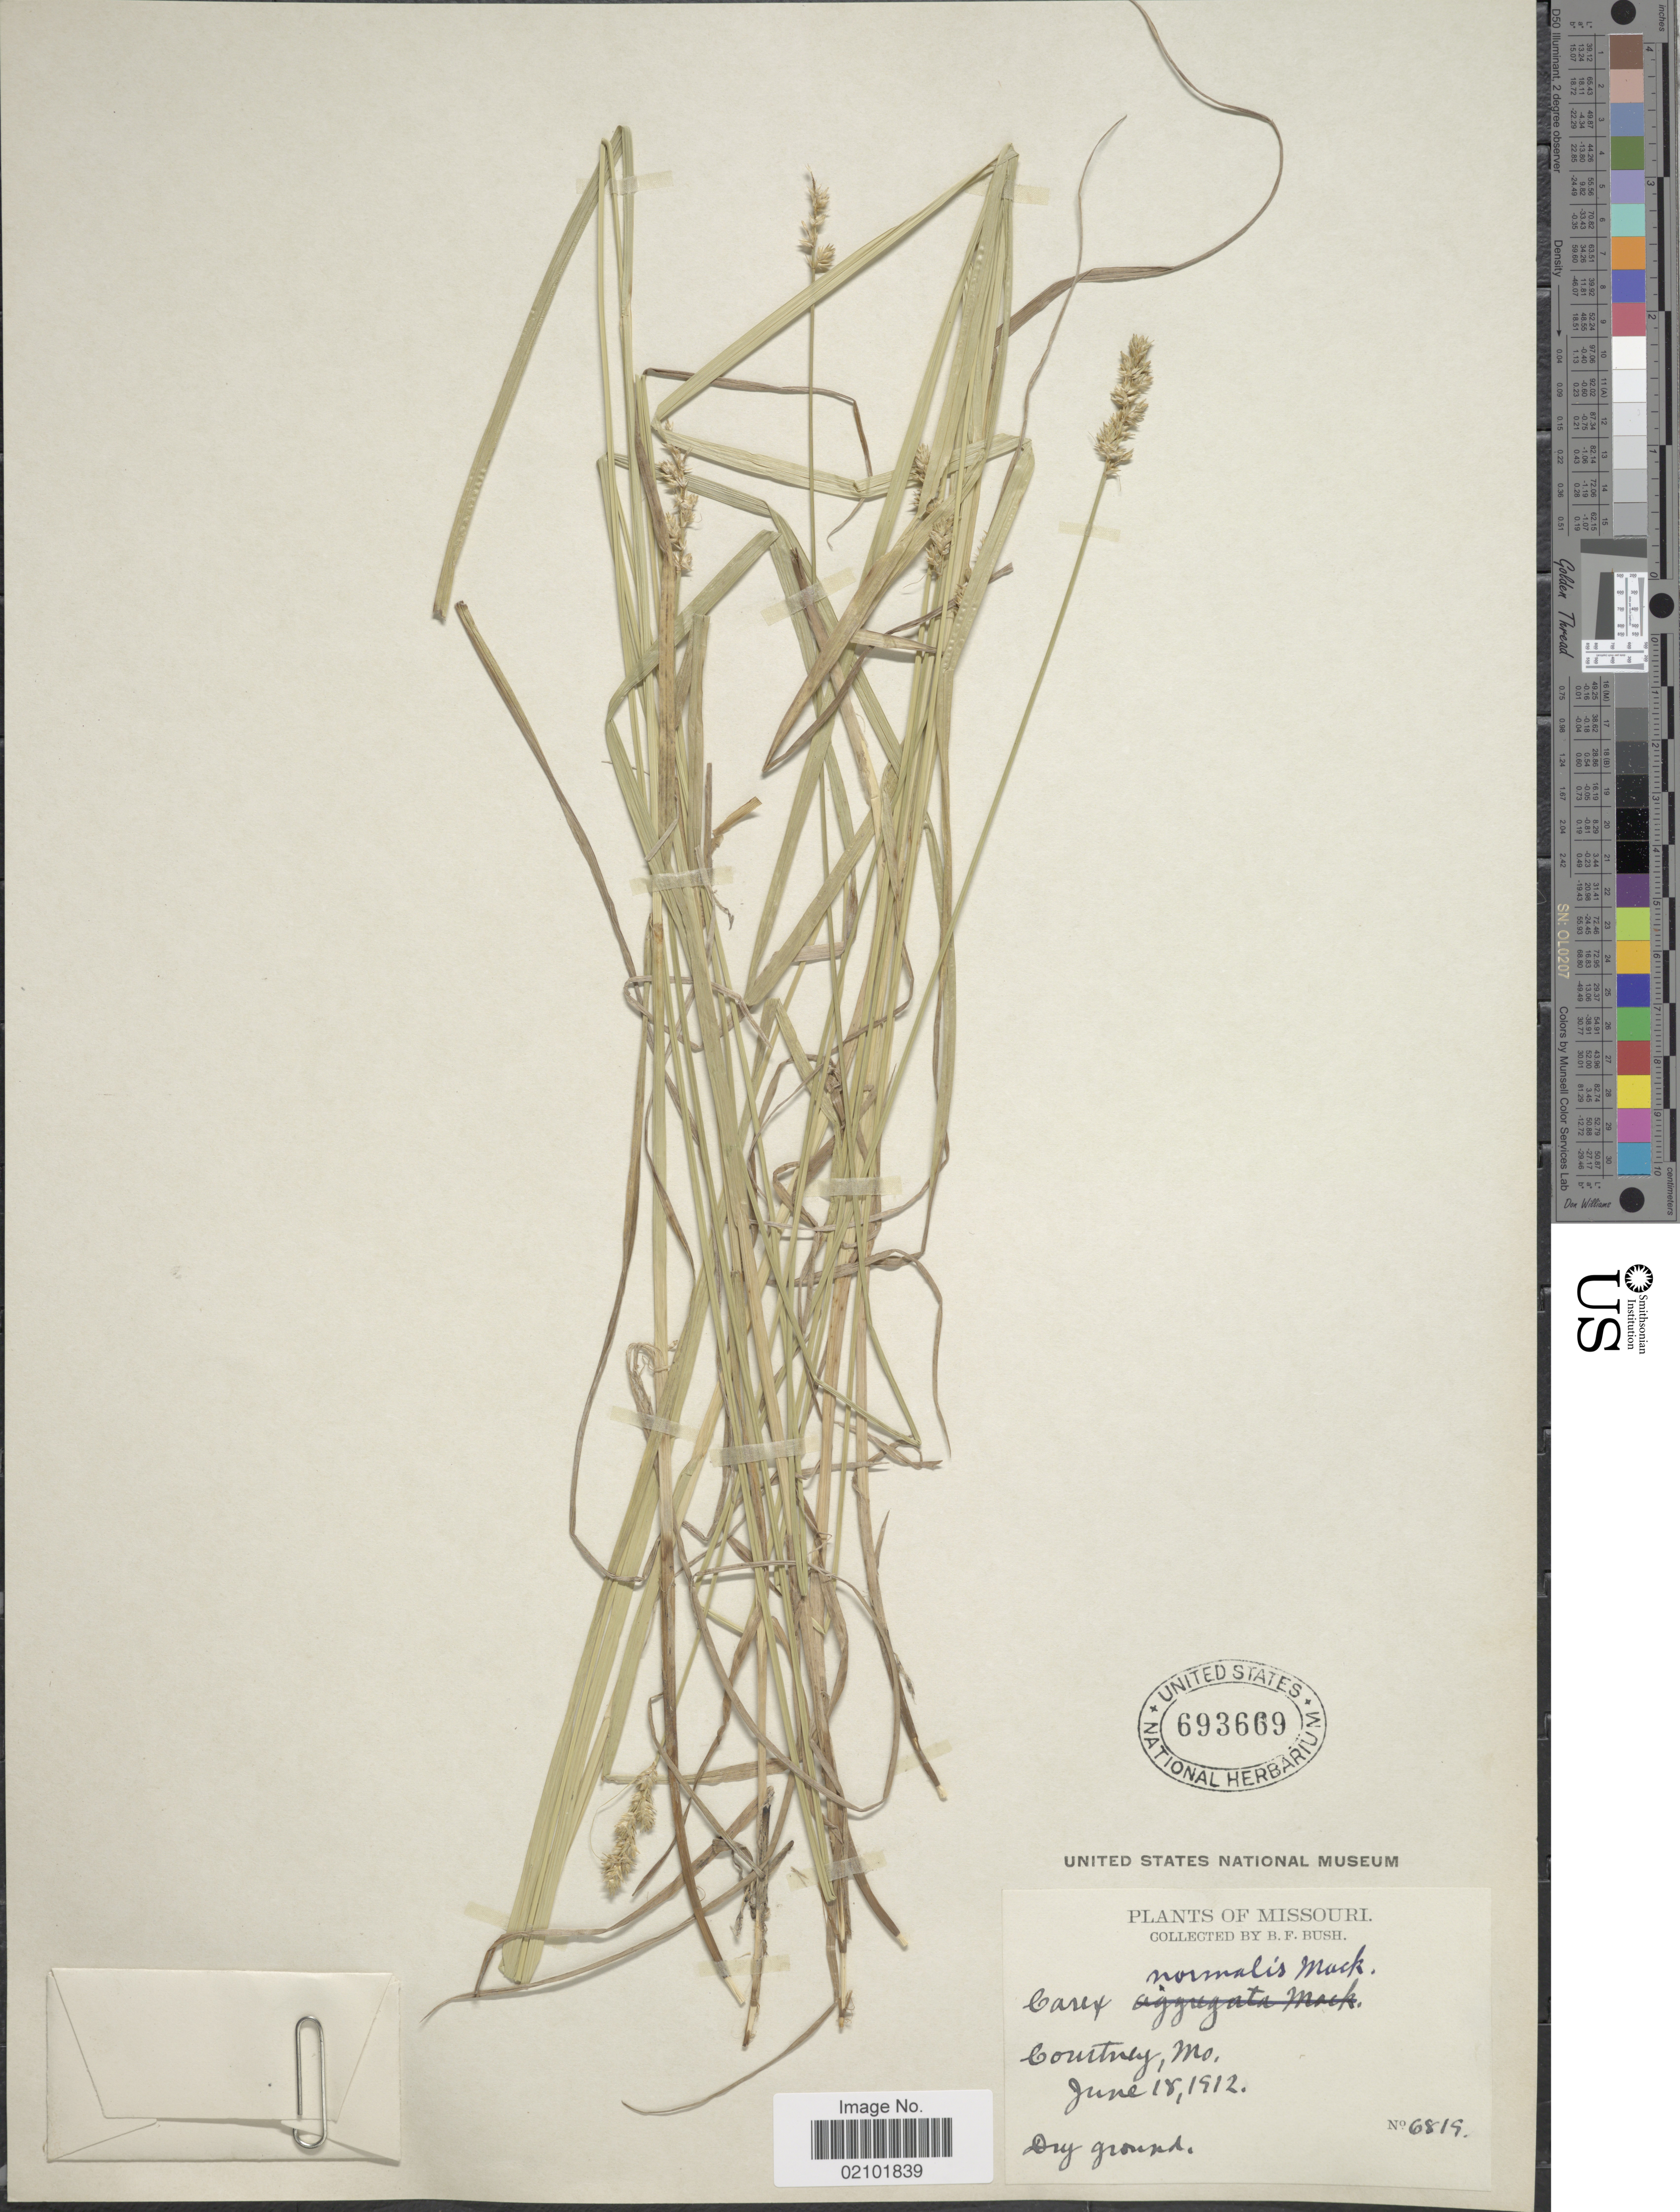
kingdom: Plantae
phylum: Tracheophyta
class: Liliopsida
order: Poales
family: Cyperaceae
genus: Carex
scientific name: Carex aggregata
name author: Mack.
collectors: B. F. Bush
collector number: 6819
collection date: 1912-06-18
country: United States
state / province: Missouri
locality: Courtney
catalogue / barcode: US 693669